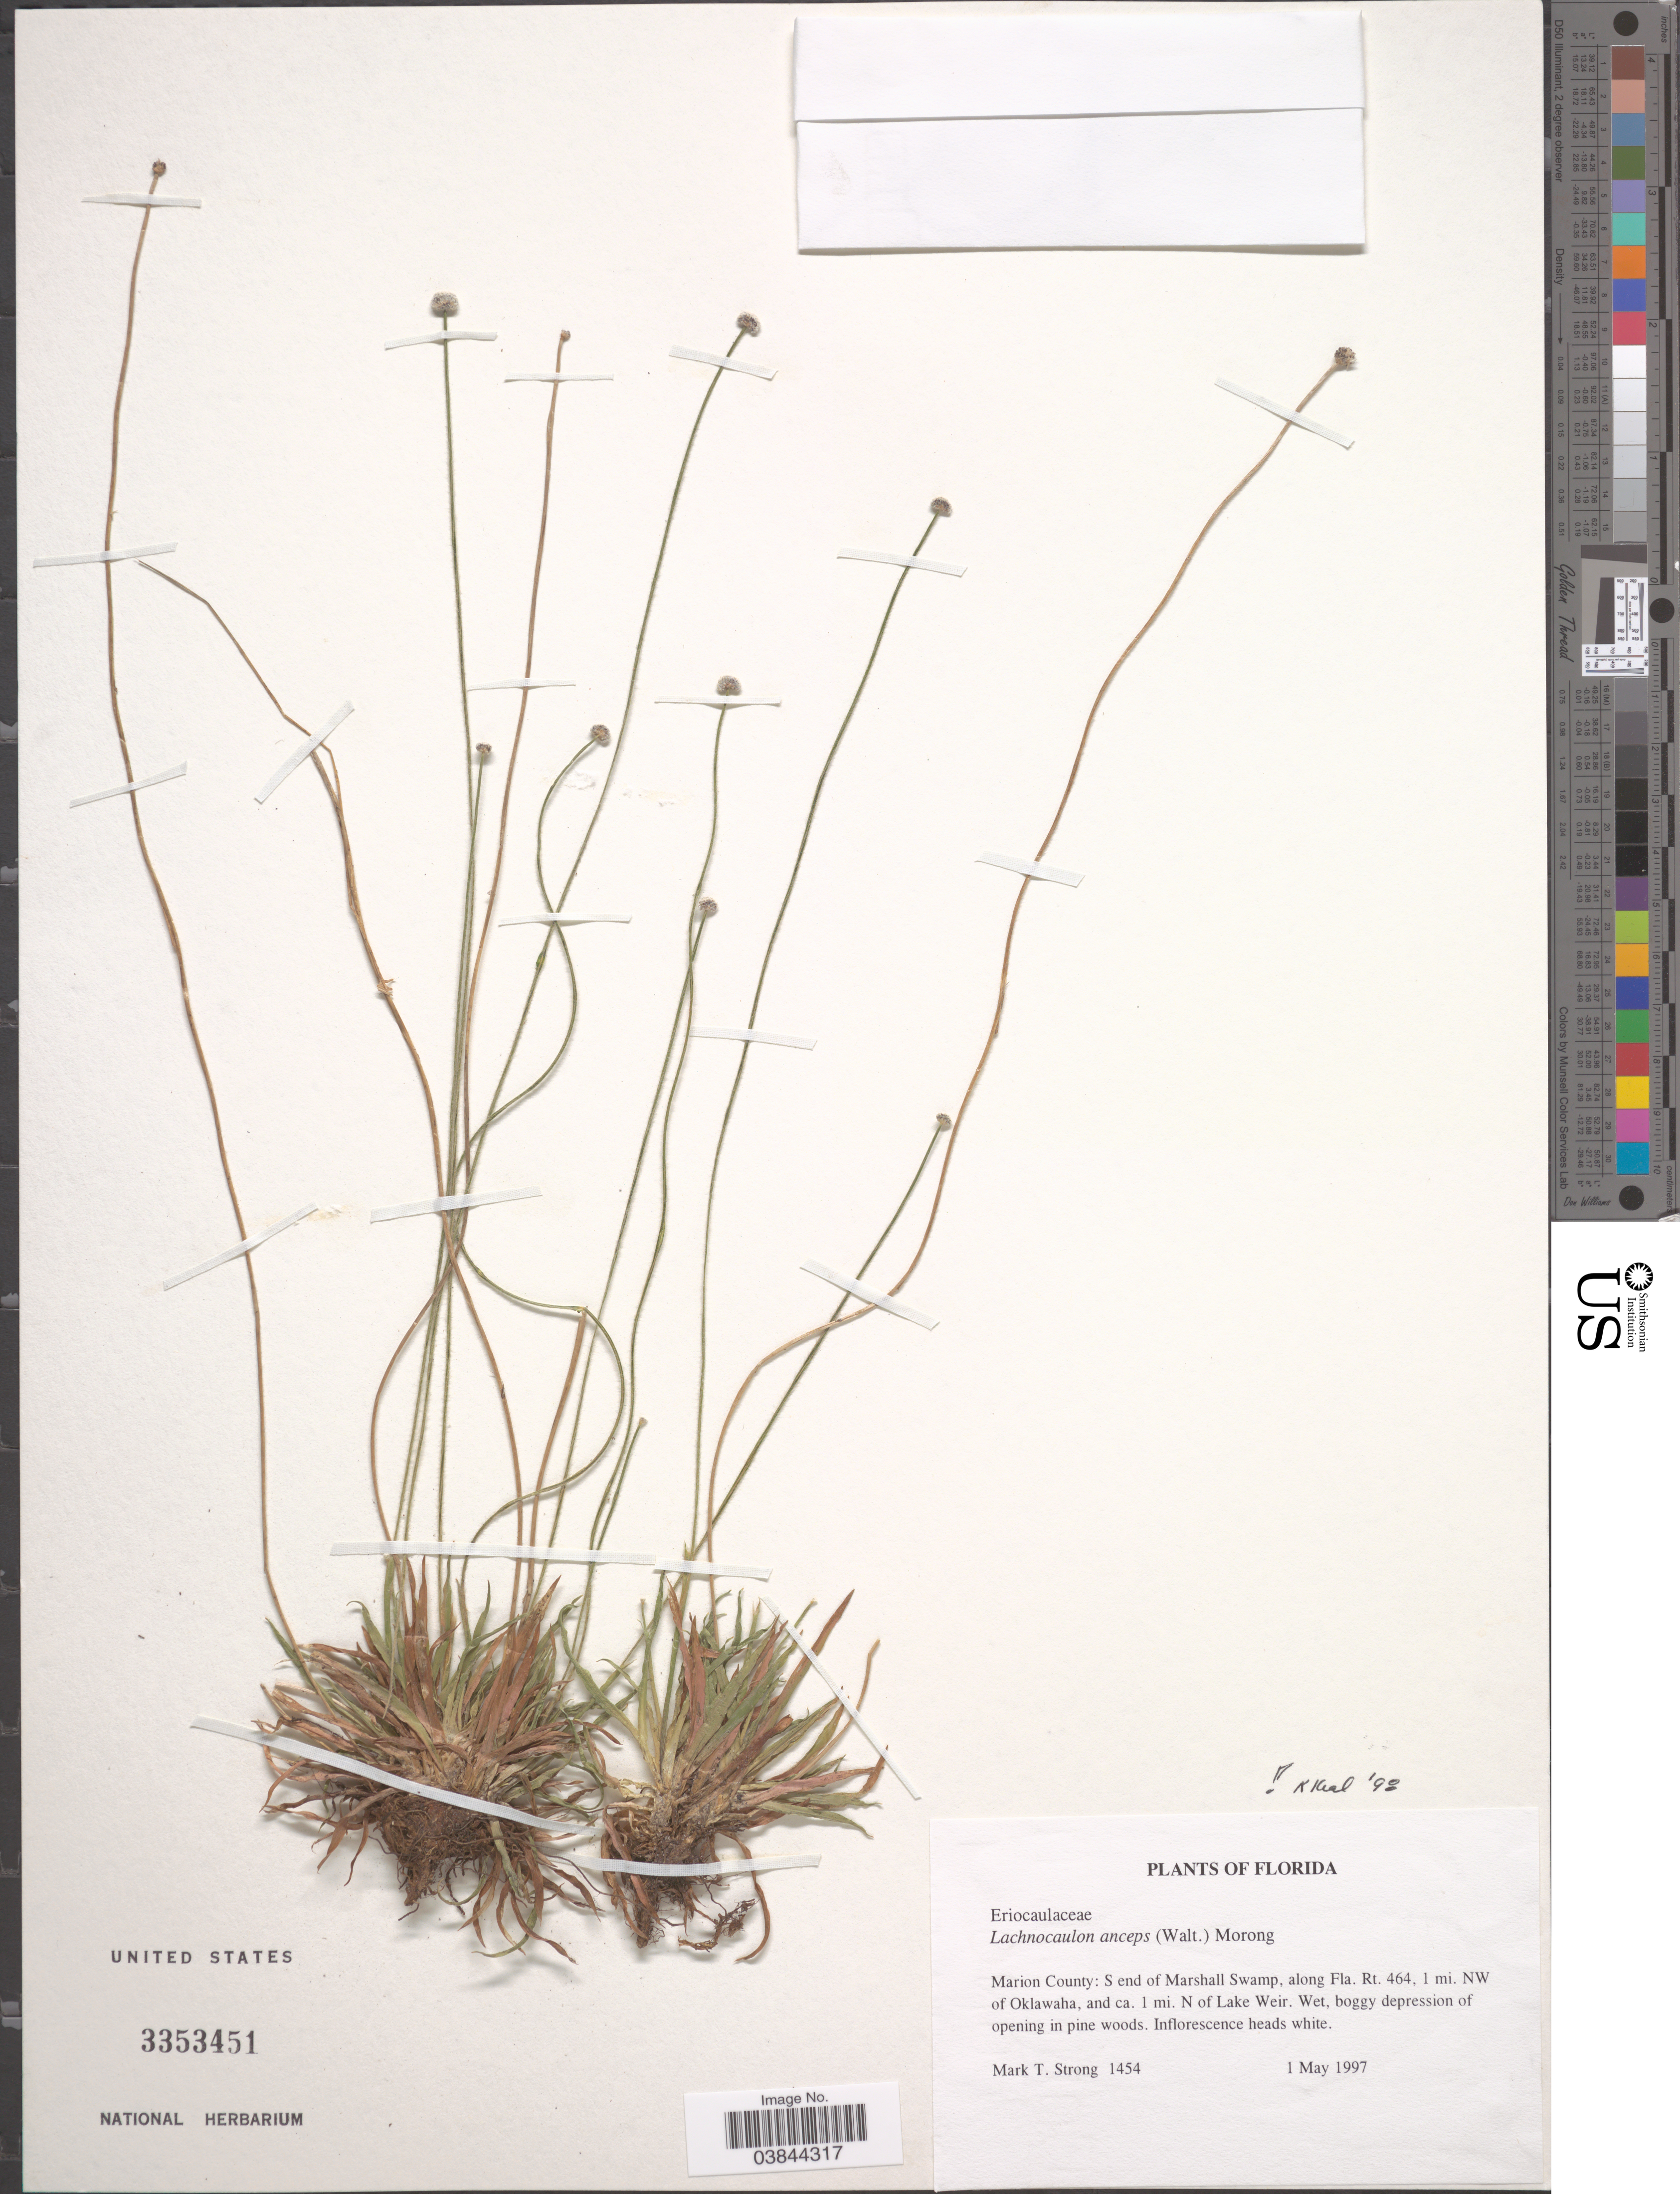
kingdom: Plantae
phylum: Tracheophyta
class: Liliopsida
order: Poales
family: Eriocaulaceae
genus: Lachnocaulon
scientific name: Lachnocaulon anceps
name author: (Walter) Morong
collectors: M. T. Strong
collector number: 1454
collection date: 1997-05-01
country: United States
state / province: Florida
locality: Marion County: S end of Marshall Swamp, along Fla. Rt. 464, 1 mi. NW of Oklawaha, and ca. 1 mi. N of Lake Weir.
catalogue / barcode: US 3353451